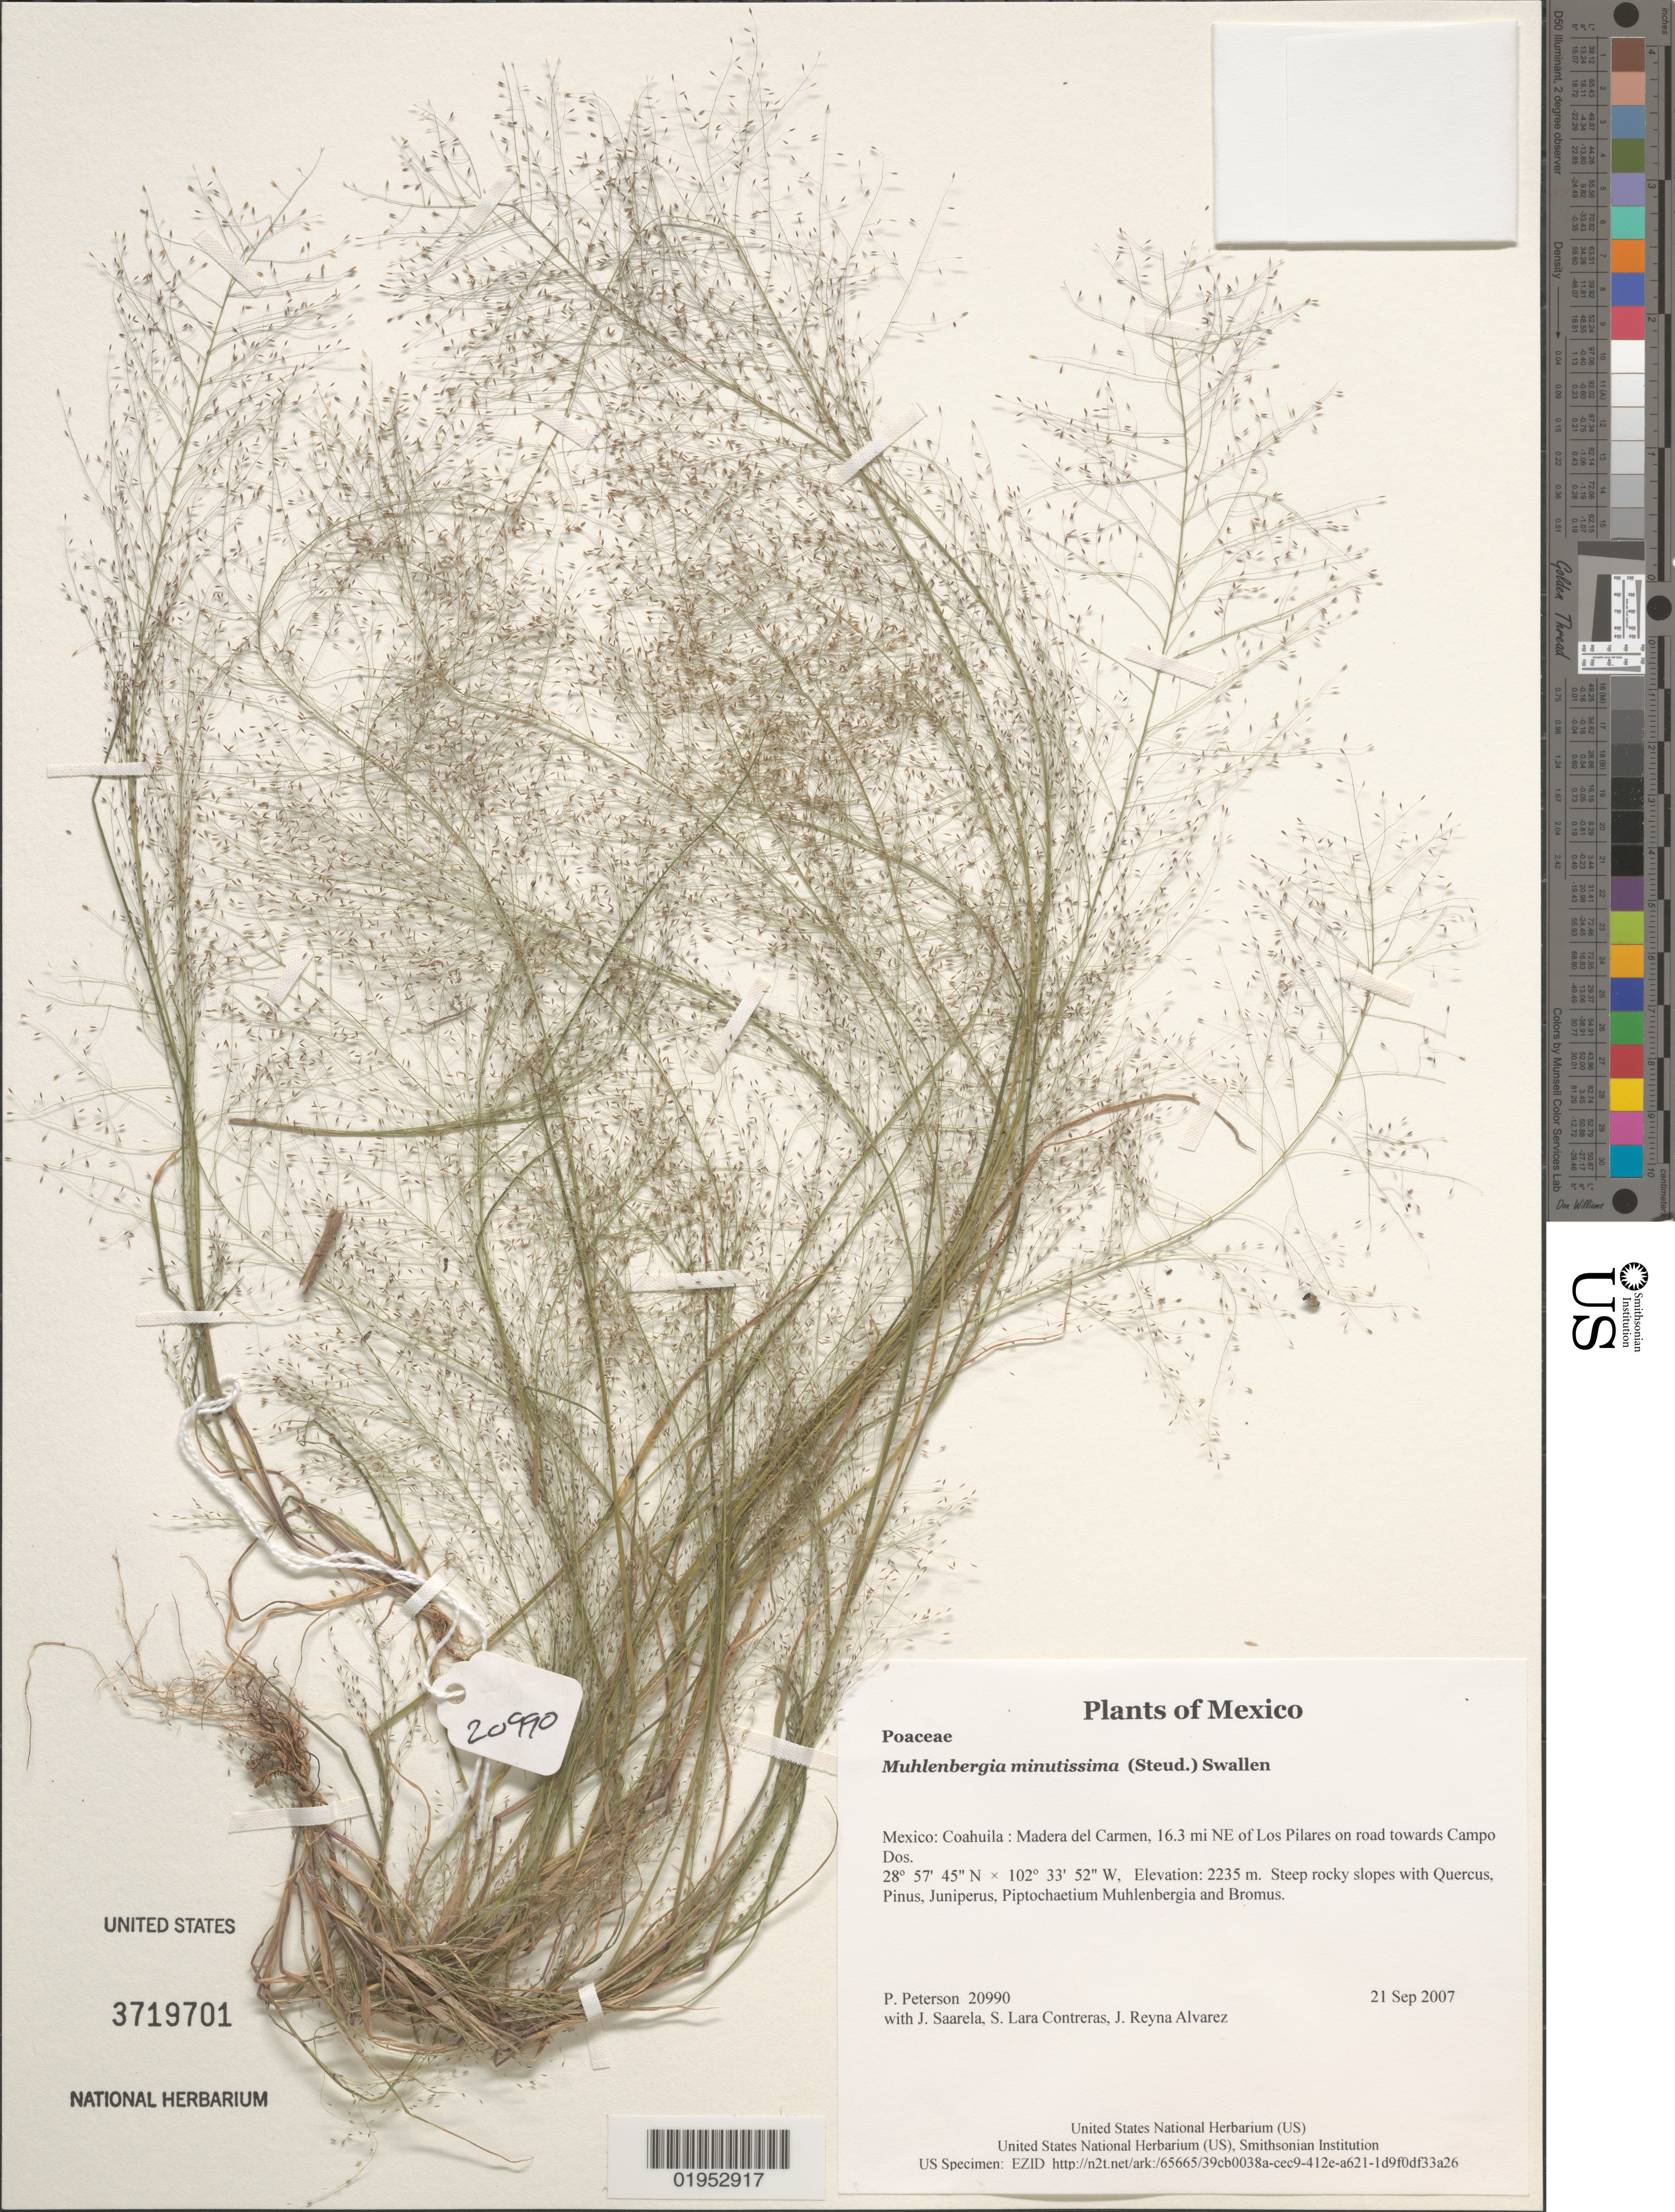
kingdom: Plantae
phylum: Tracheophyta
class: Liliopsida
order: Poales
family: Poaceae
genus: Muhlenbergia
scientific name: Muhlenbergia minutissima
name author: (Steud.) Swallen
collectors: P. M. Peterson, J. Saarela, S. Lara Contreras & J. Reyna Alvarez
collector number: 20990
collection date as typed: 21 Sep 2007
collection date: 2007-09-21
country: Mexico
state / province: Coahuila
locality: Madera del Carmen, 16.3 mi NE of Los Pilares on road towards Campo Dos.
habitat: Steep rocky slopes with Quercus, Pinus, Juniperus, Piptochaetium Muhlenbergia and Bromus.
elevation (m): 2235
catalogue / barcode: US 3719701